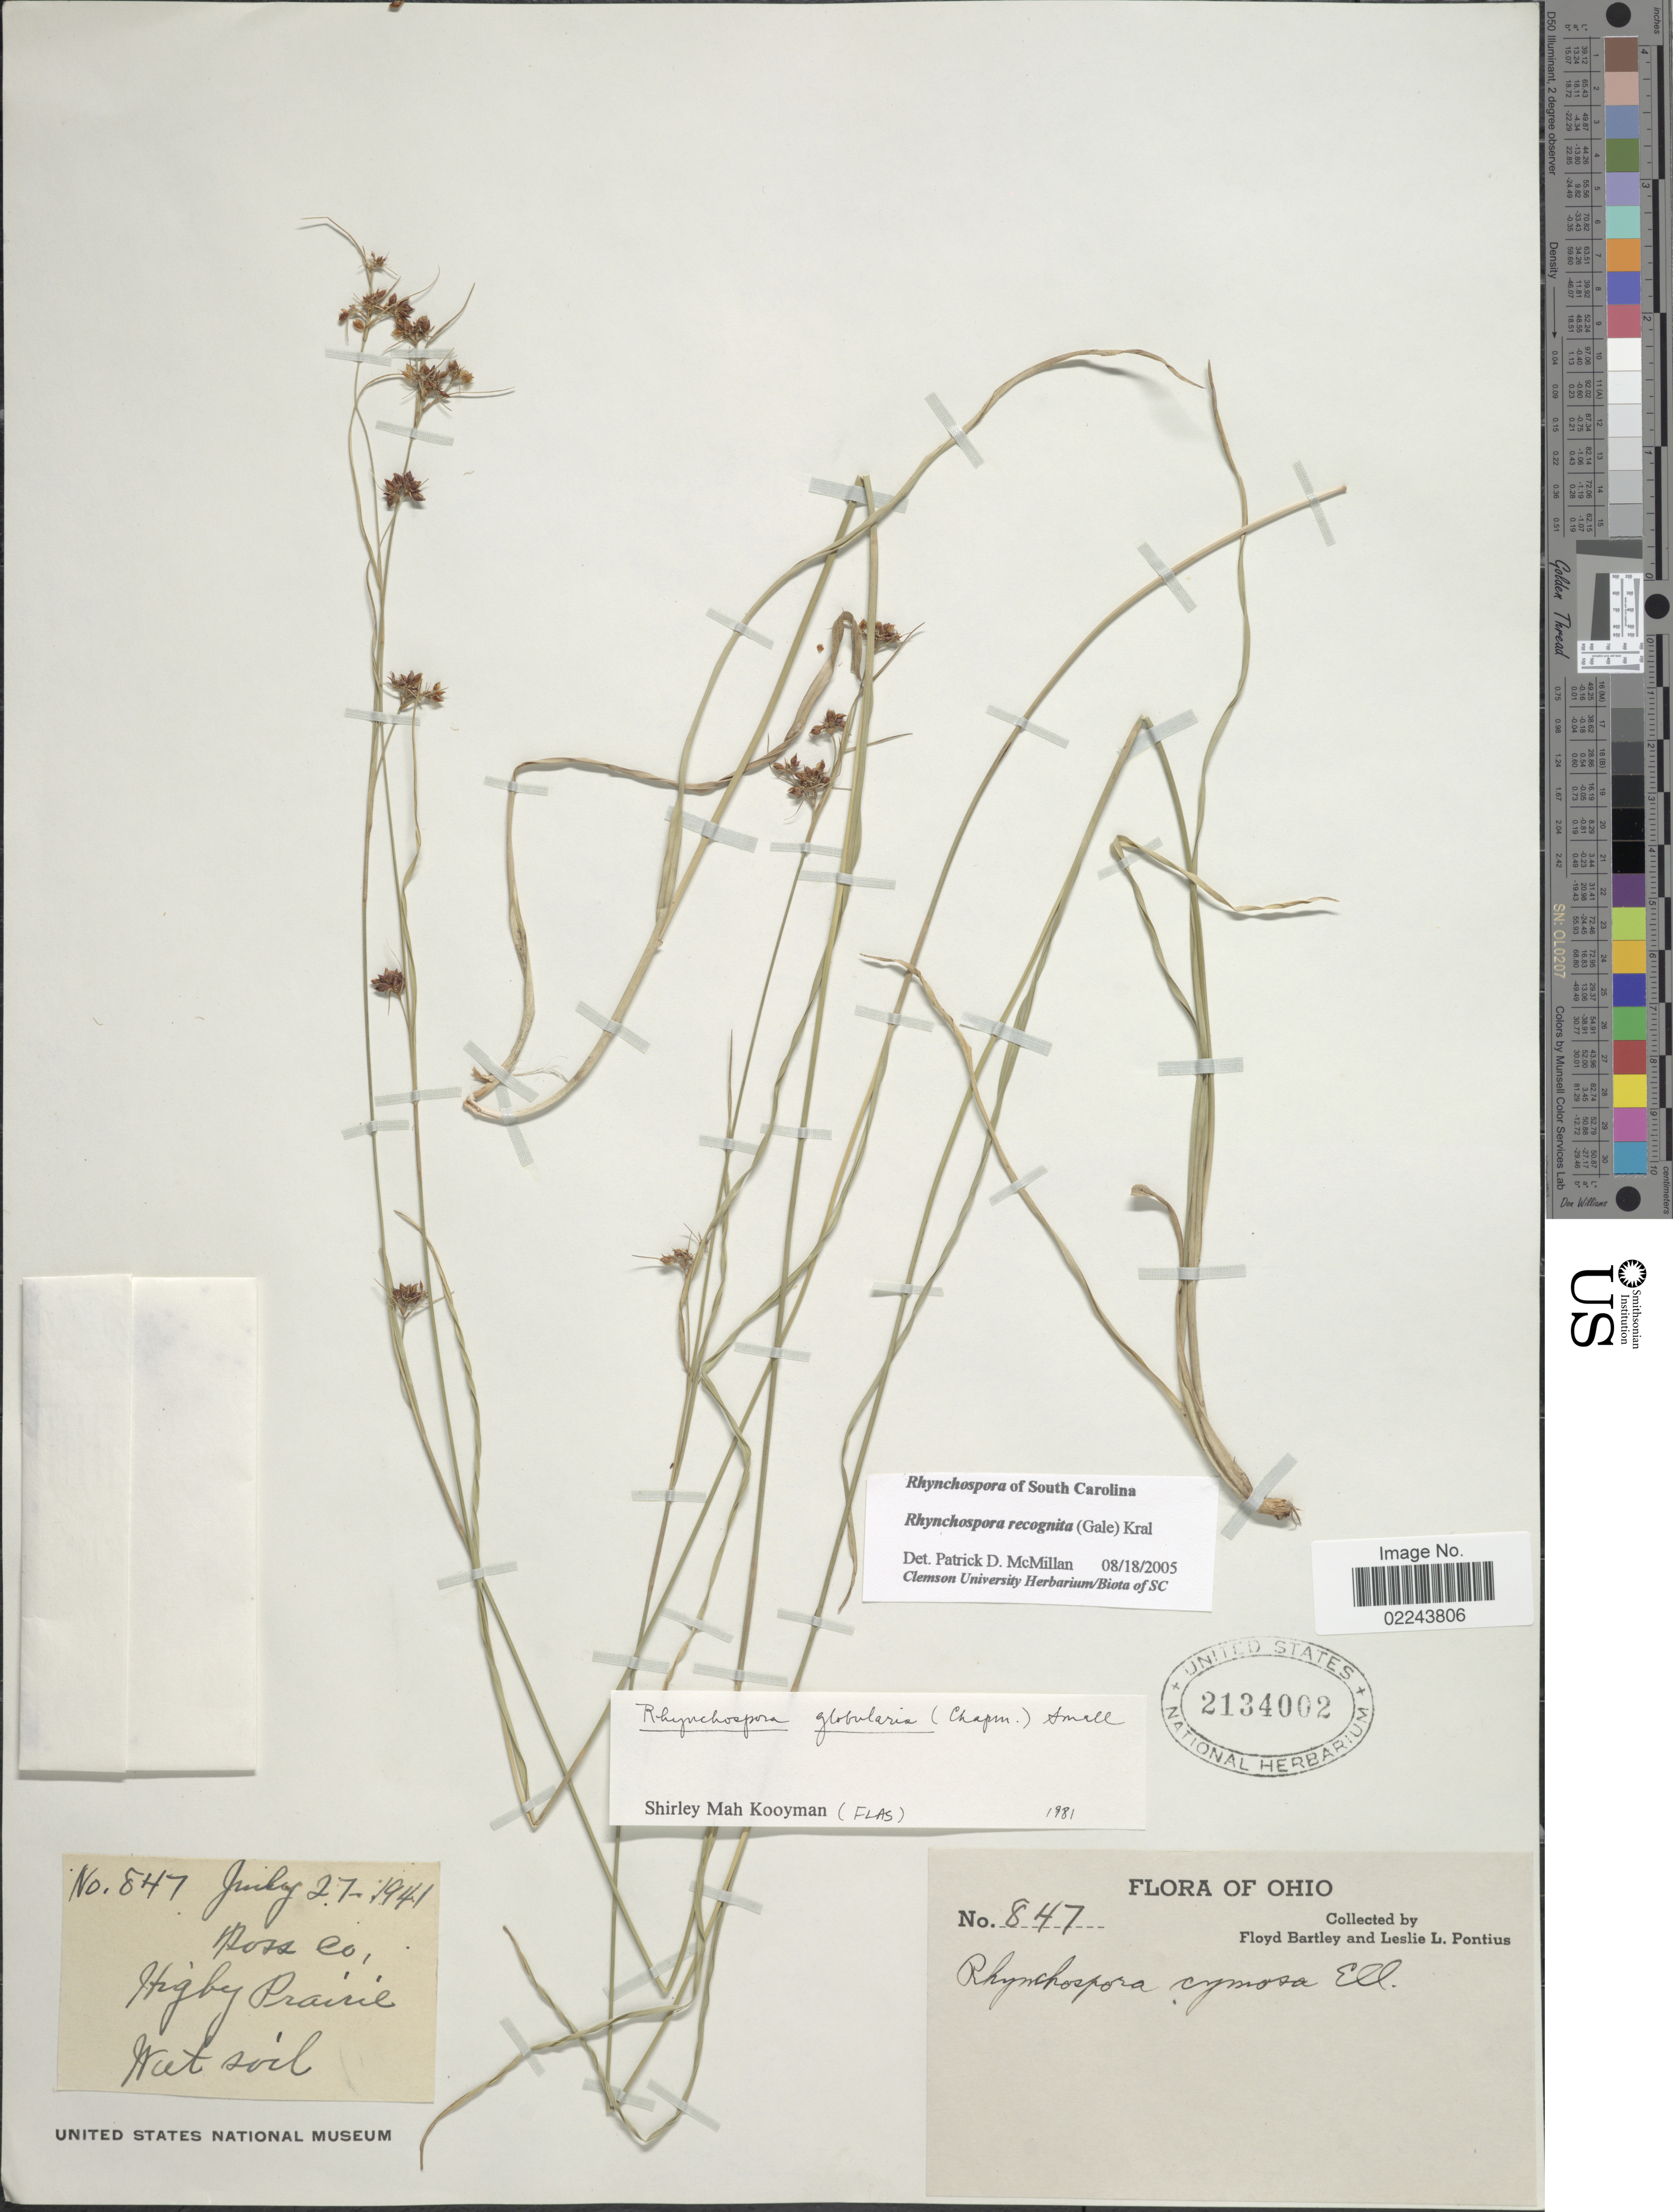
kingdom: Plantae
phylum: Tracheophyta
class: Liliopsida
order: Poales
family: Cyperaceae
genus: Rhynchospora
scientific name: Rhynchospora recognita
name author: (Gale) Kral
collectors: F. Bartley & L. L. Pontious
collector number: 847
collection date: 1941-07-27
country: United States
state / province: Ohio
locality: Moss Co. Highby Prairie.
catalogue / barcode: US 2134002